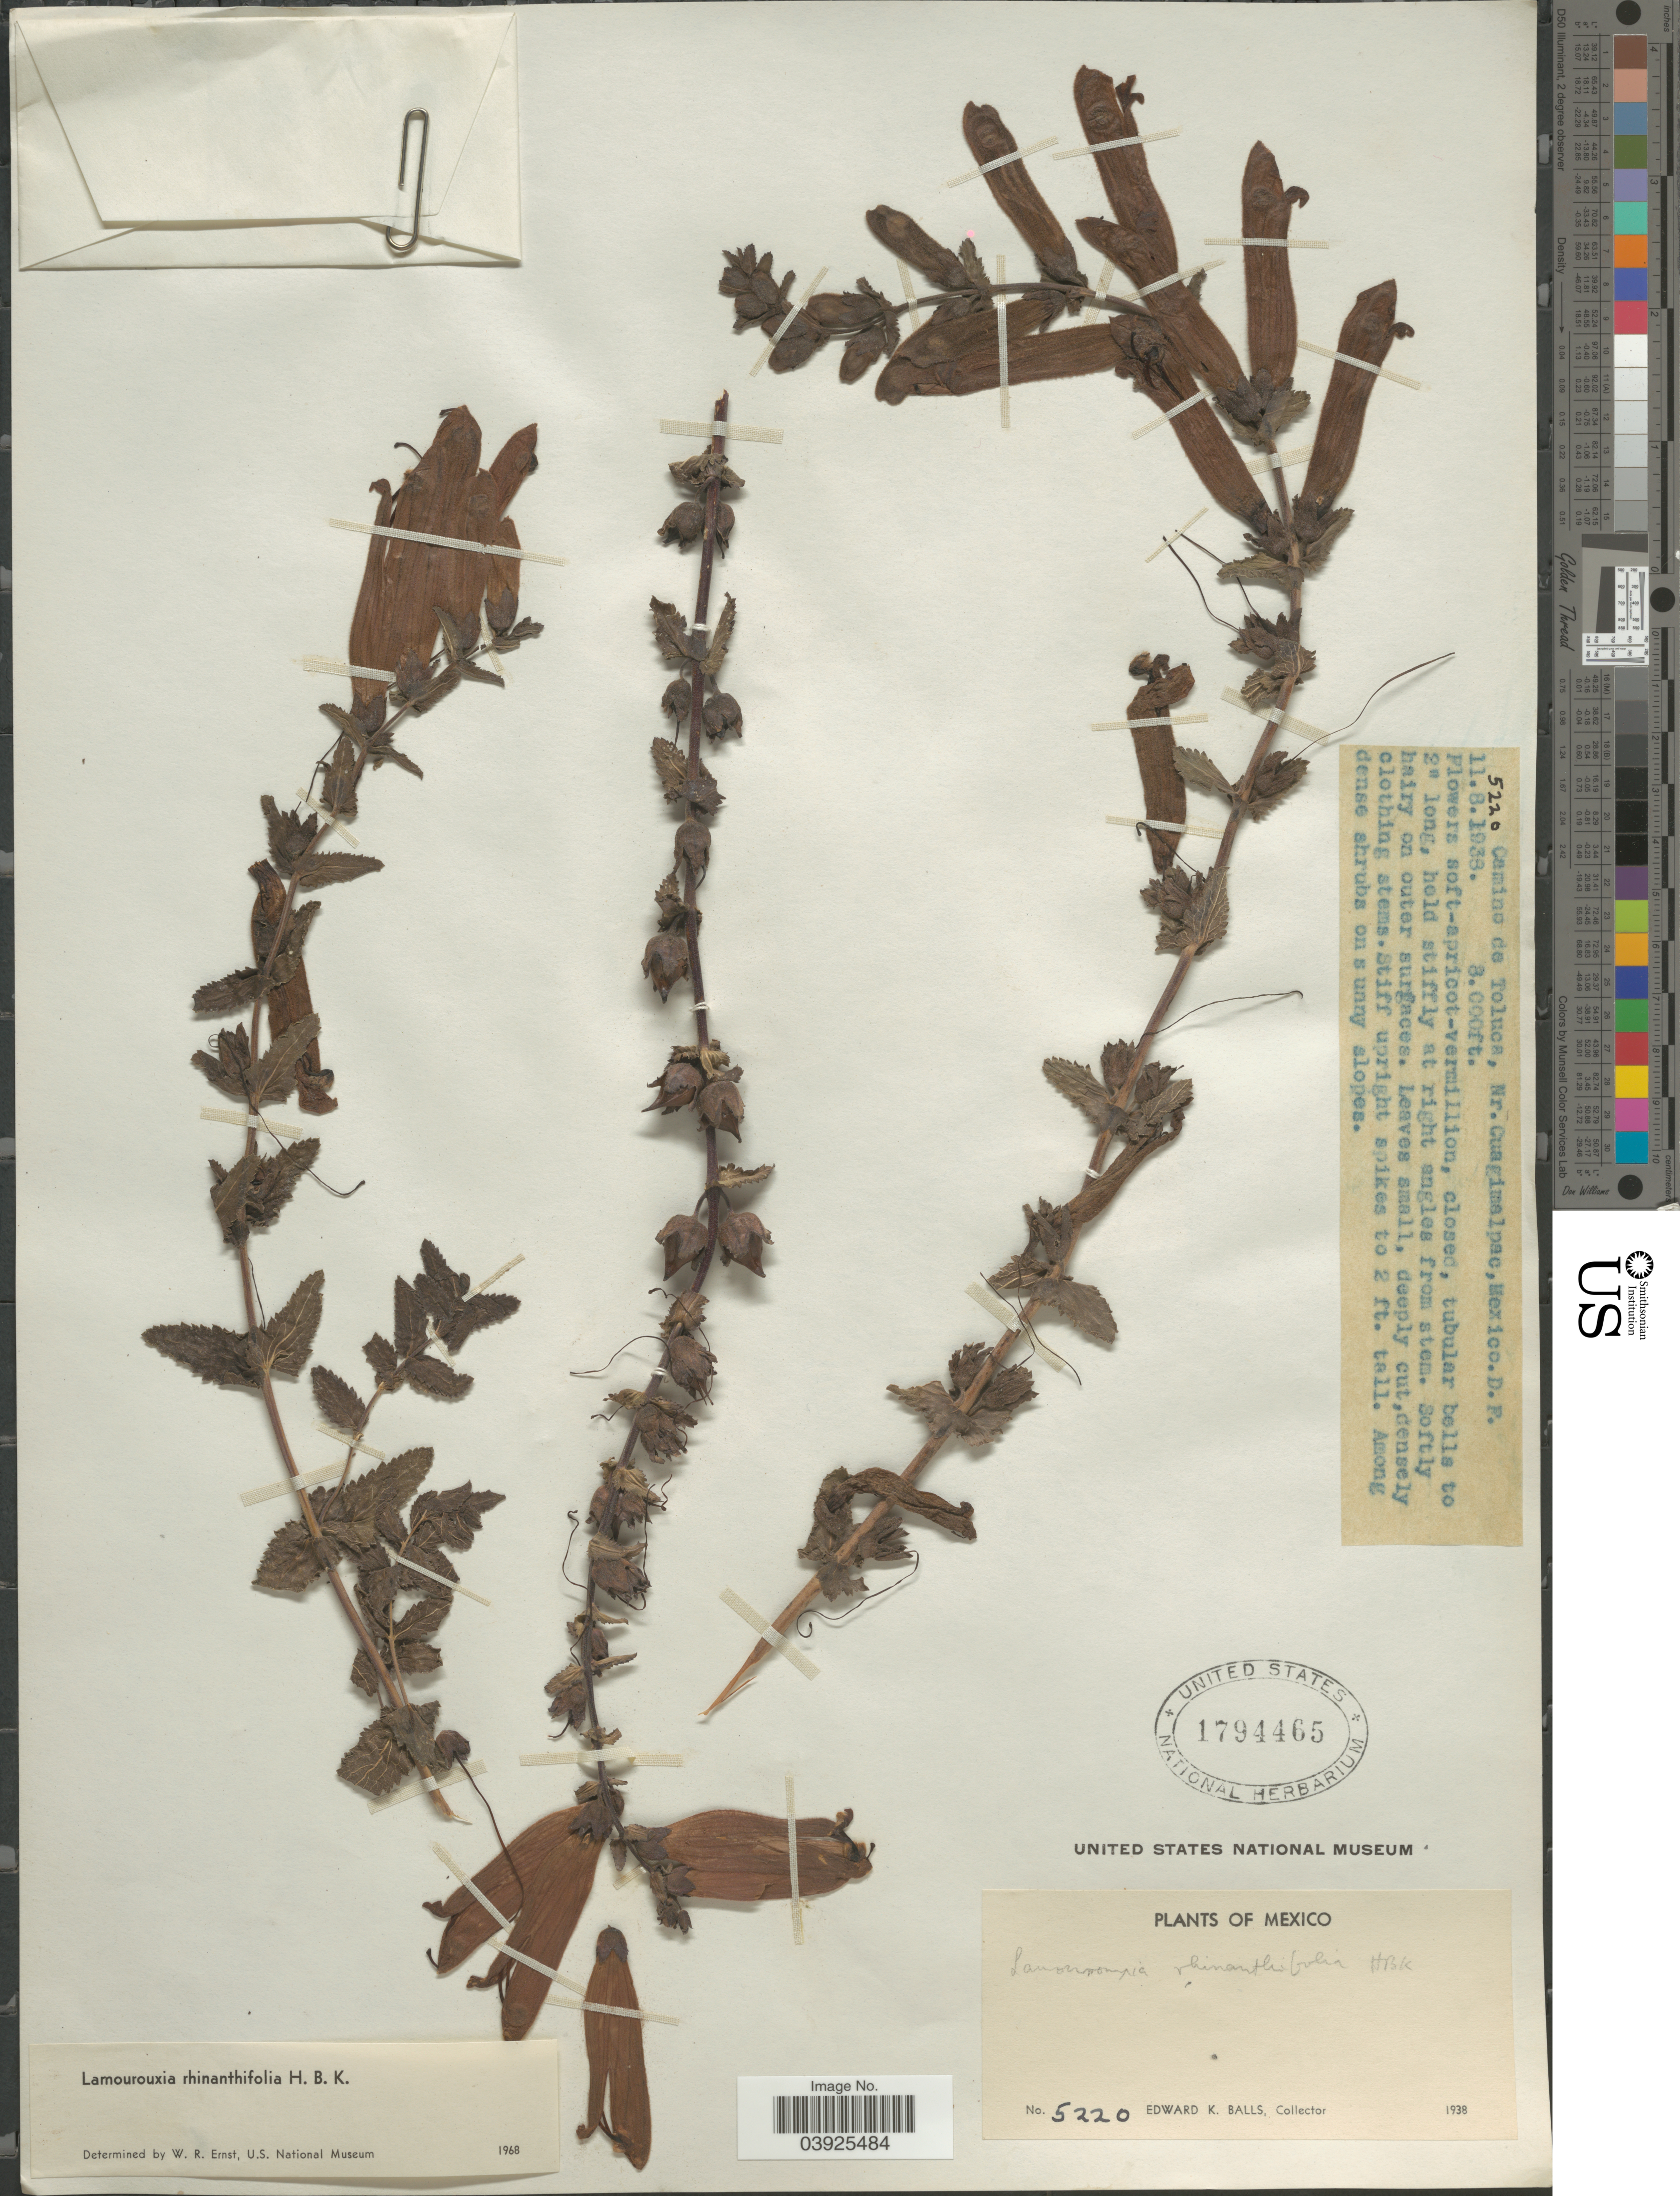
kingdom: Plantae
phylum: Tracheophyta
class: Magnoliopsida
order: Lamiales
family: Orobanchaceae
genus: Lamourouxia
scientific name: Lamourouxia rhinanthifolia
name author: Kunth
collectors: E. K. Balls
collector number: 5220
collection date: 1938-08-11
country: Mexico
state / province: Distrito Federal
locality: Camino de Toluca, Nr.Guagimalpac.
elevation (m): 2438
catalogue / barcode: US 1794465